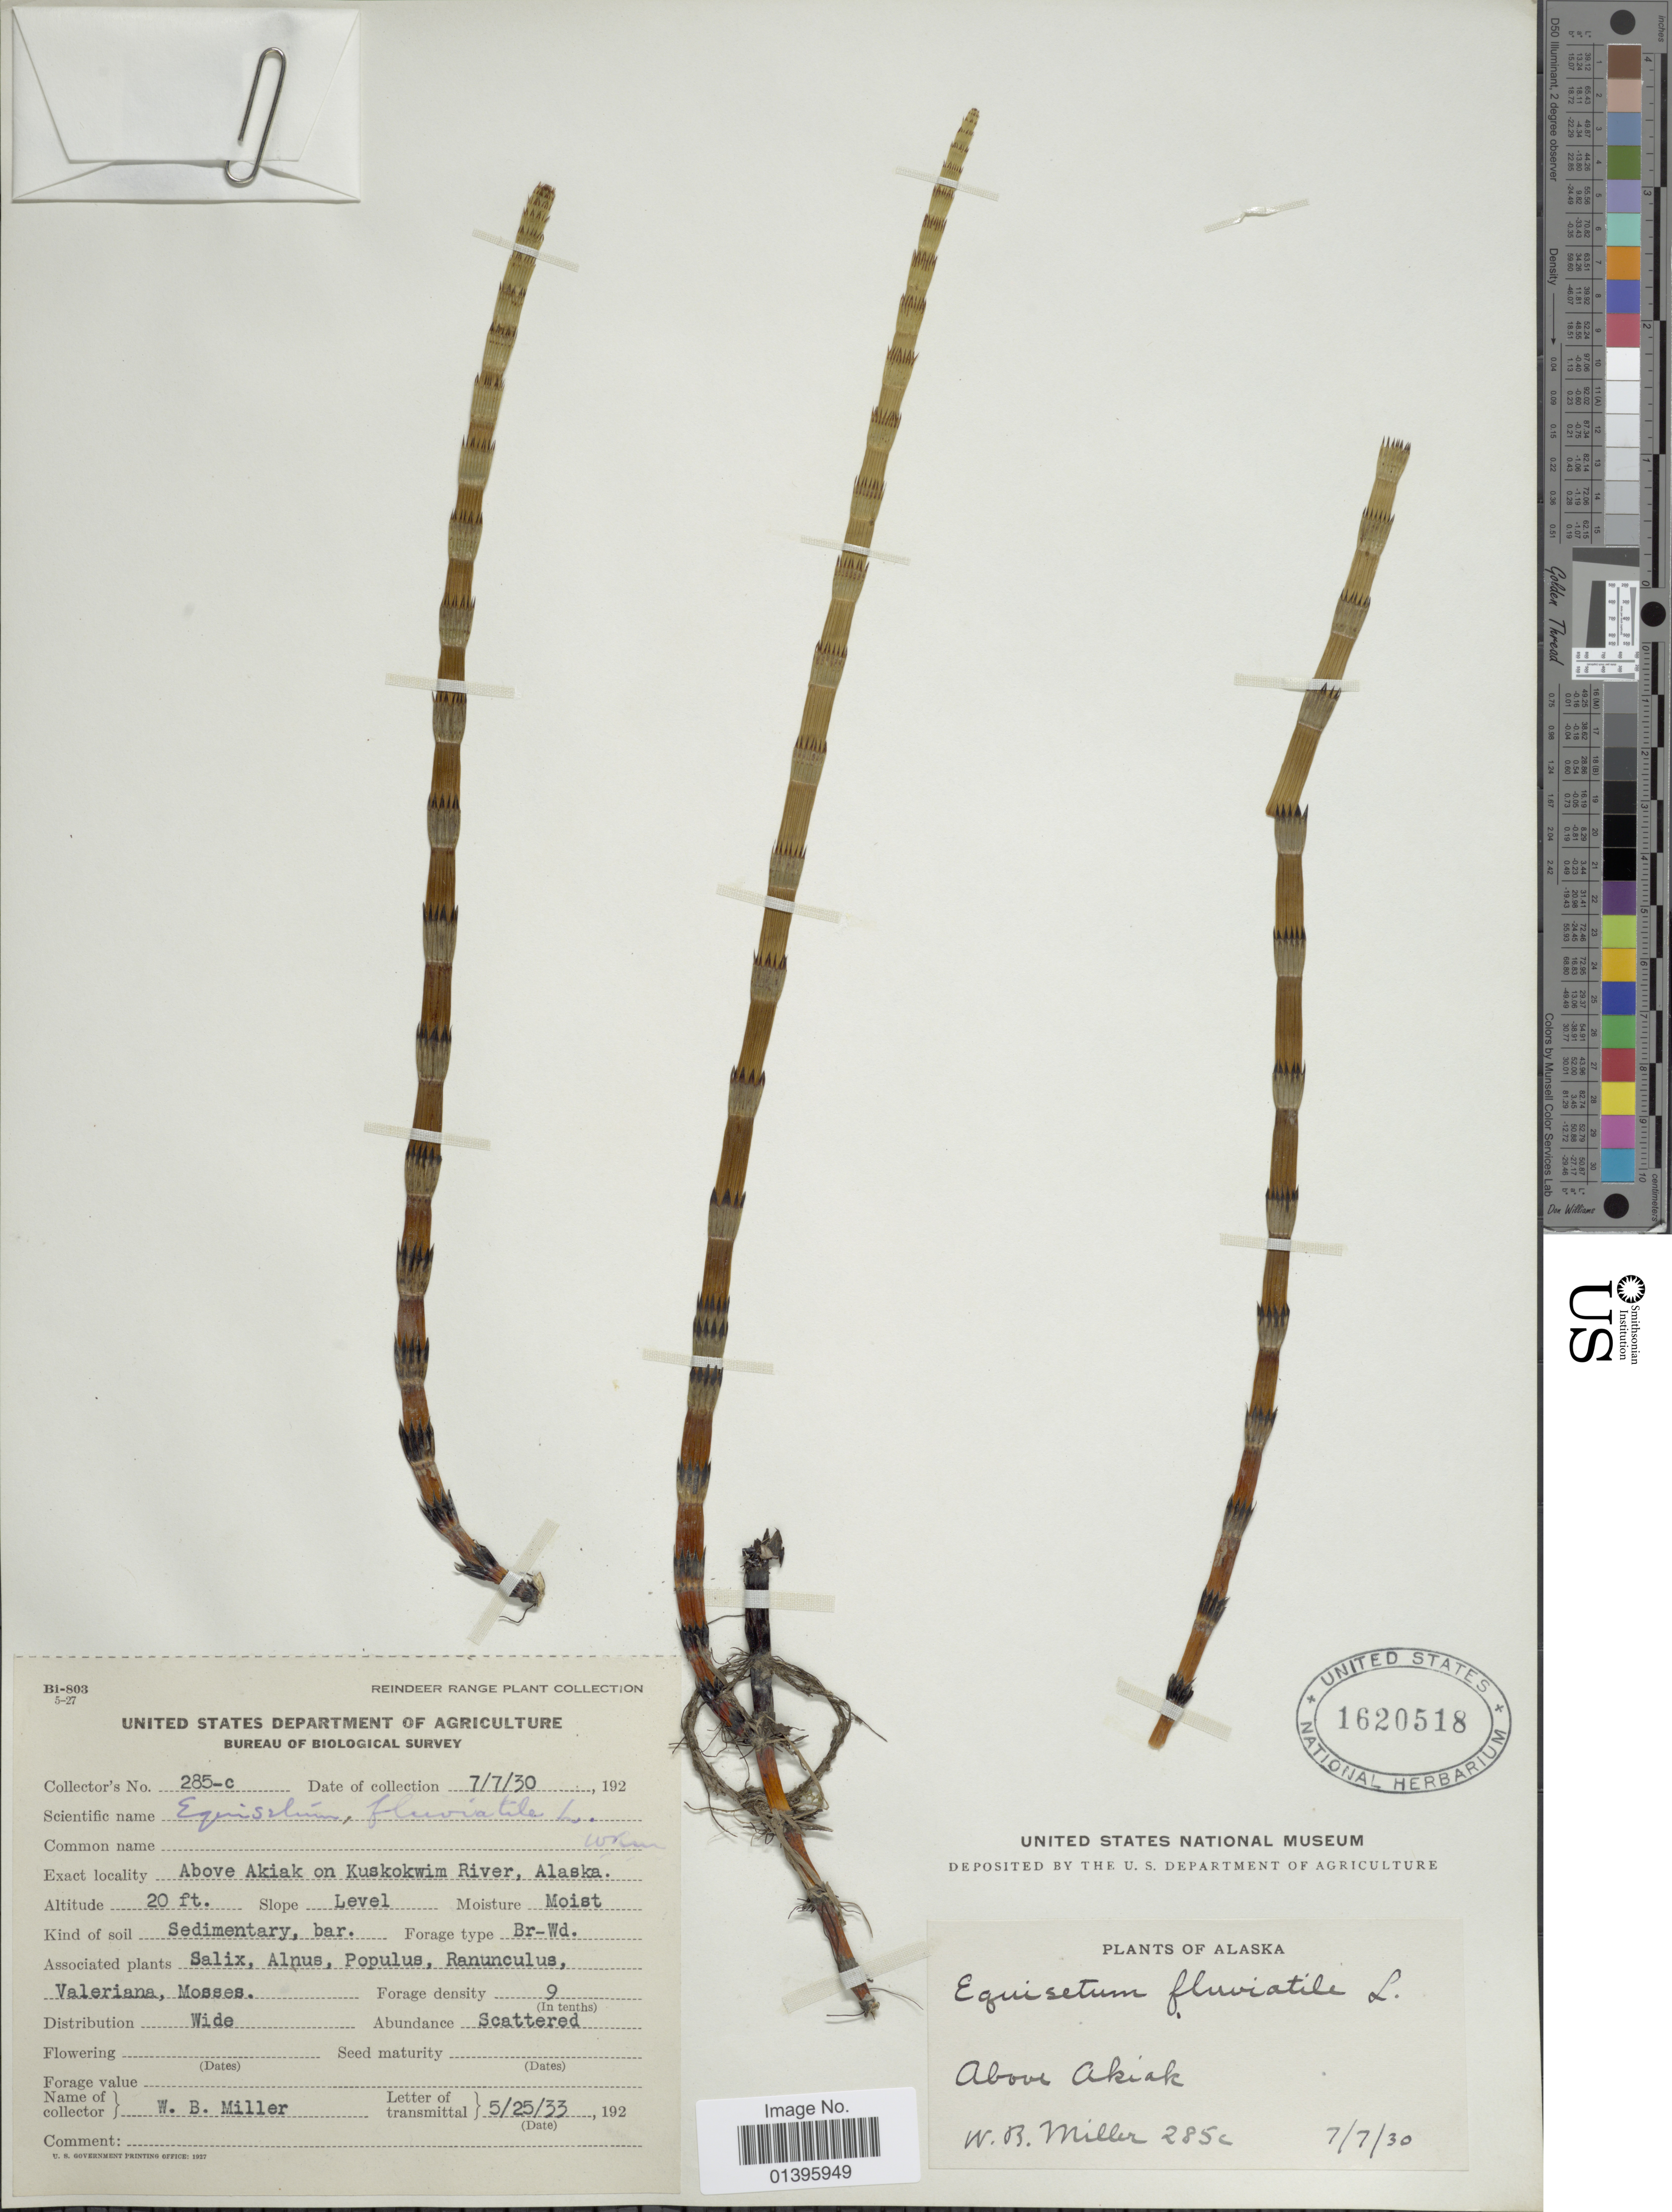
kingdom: Plantae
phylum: Tracheophyta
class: Polypodiopsida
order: Equisetales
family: Equisetaceae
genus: Equisetum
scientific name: Equisetum fluviatile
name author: L.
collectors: W. Miller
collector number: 285c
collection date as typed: Transcribed d/m/y: 7/7/30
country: United States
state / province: Alaska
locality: Above Akiak on Kuskokwim River.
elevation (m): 6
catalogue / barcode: US 1620518